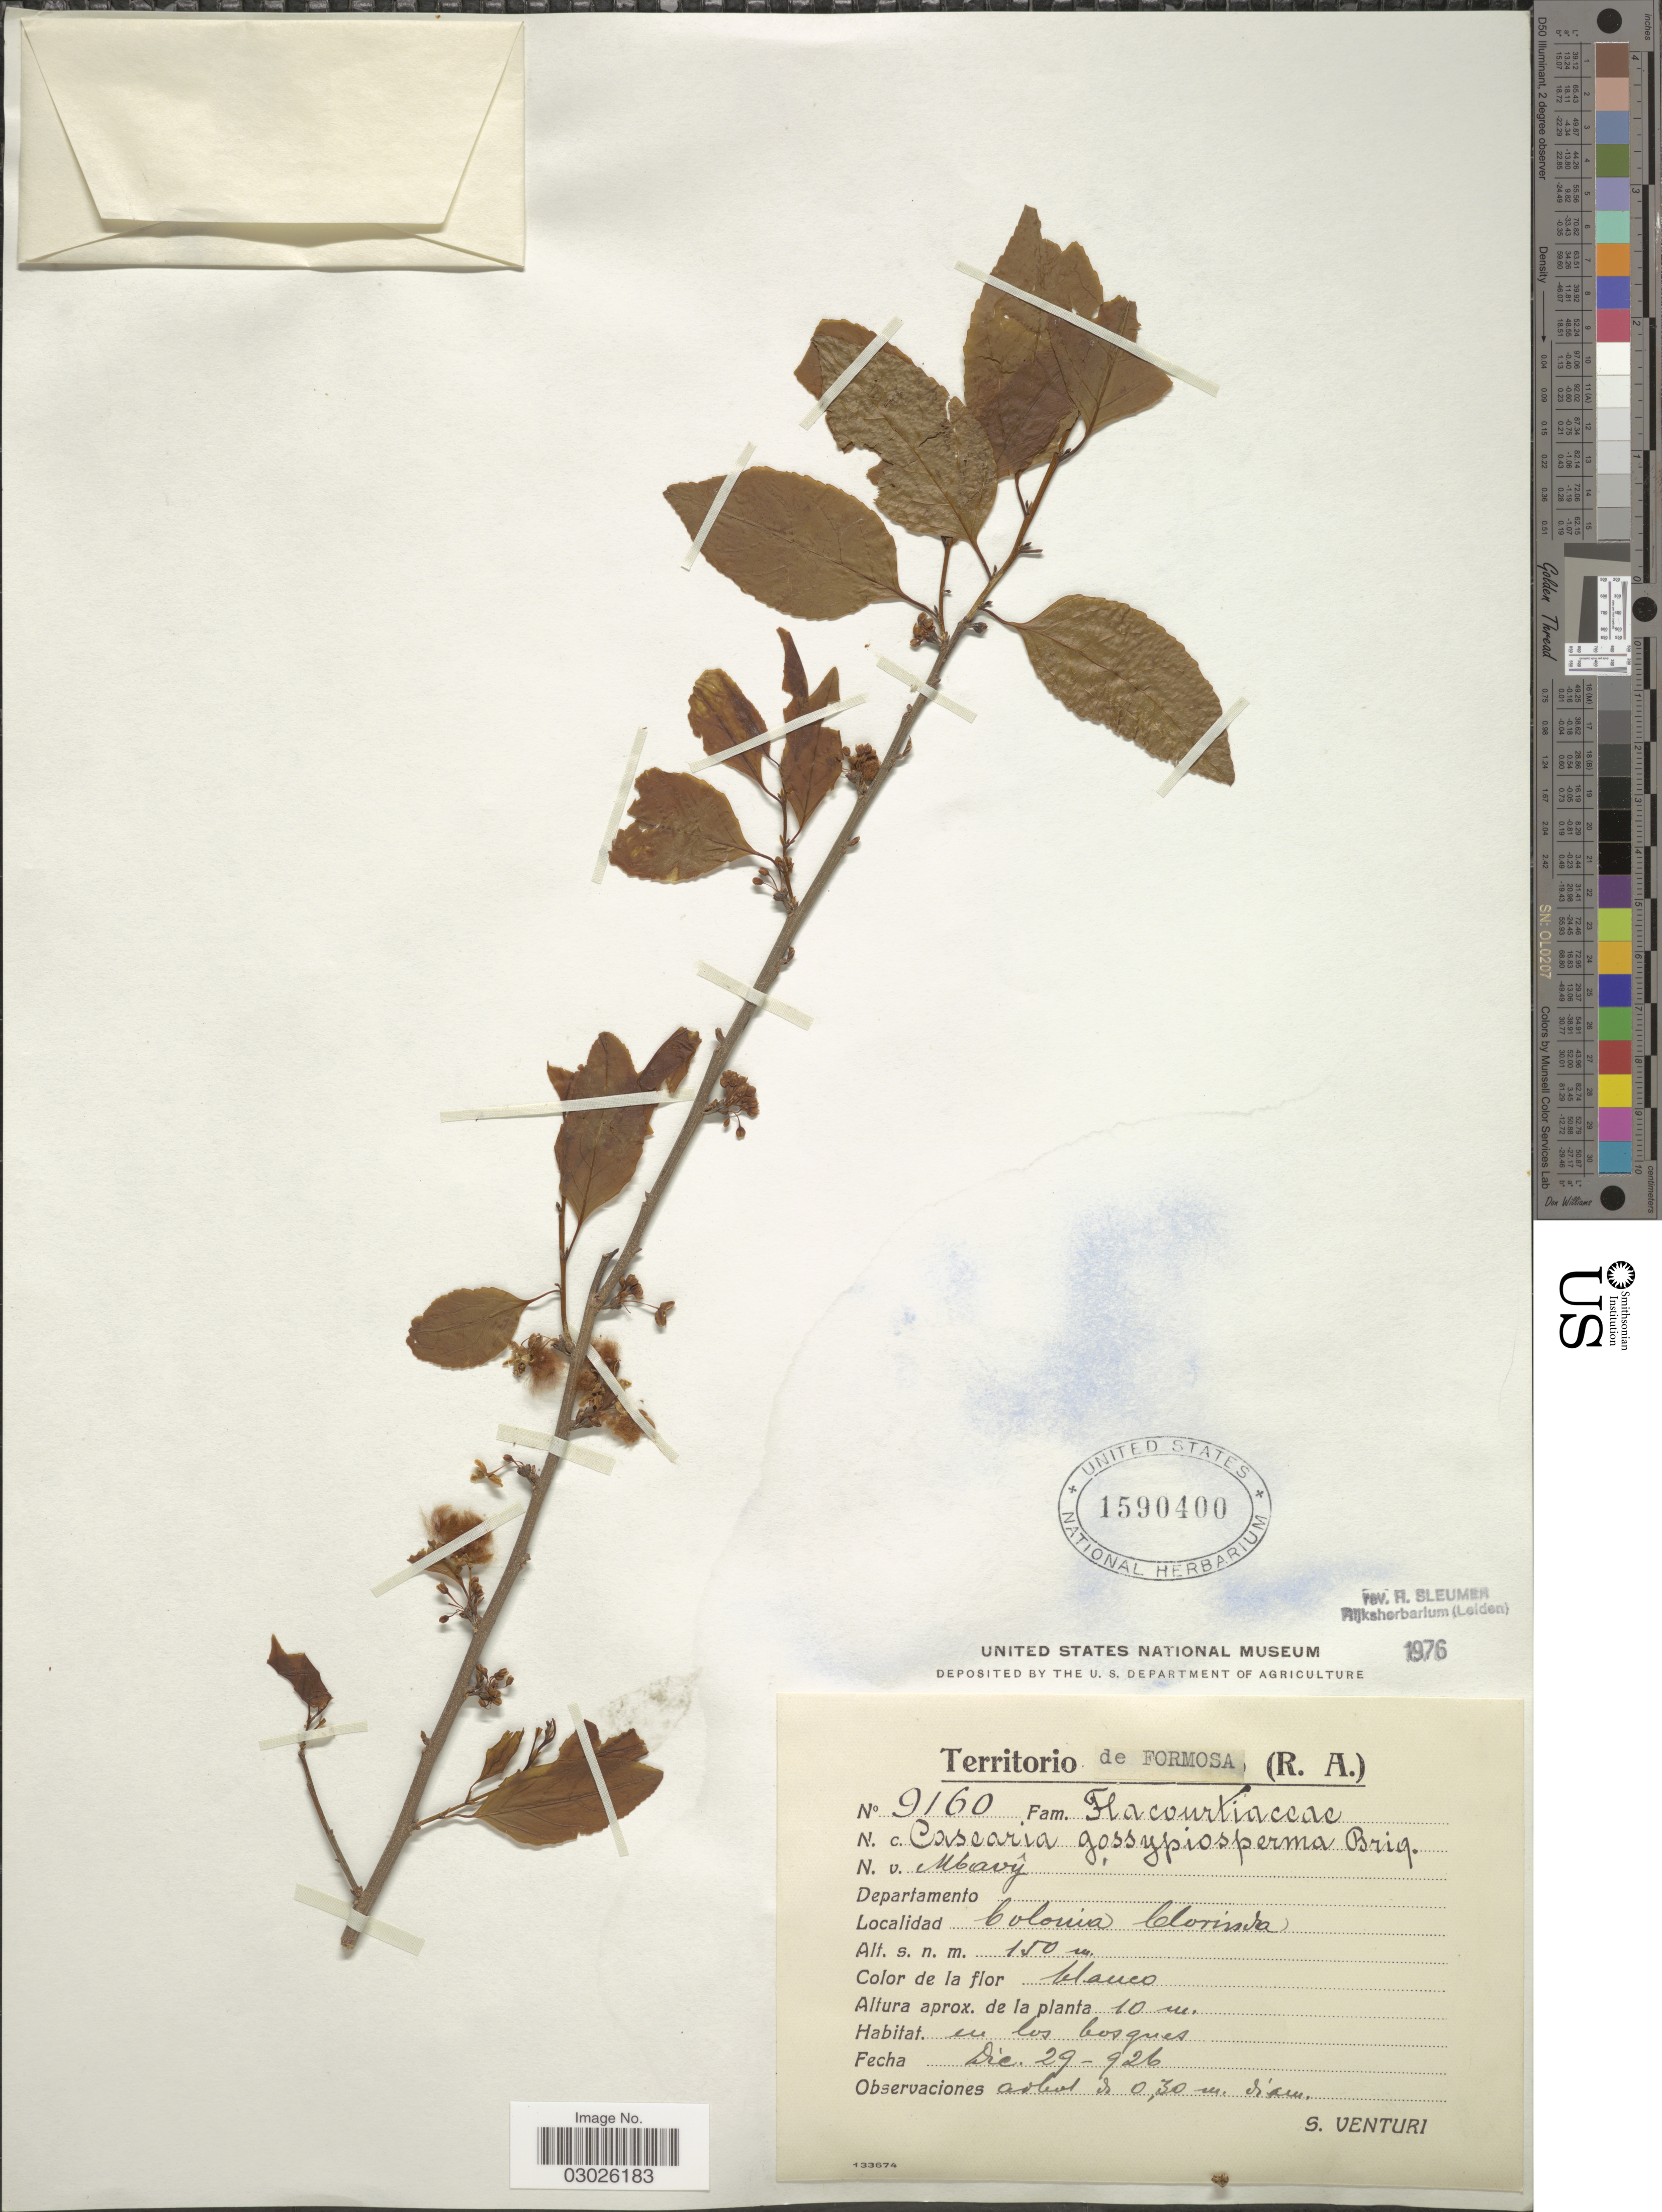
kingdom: Plantae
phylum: Tracheophyta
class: Magnoliopsida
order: Malpighiales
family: Salicaceae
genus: Casearia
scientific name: Casearia gossypiosperma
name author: Briq.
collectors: S. Venturi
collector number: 9160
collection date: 1926-12-29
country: Argentina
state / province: Formosa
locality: Territorio de Formosa (R. A.), Colonia Clorinda.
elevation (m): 150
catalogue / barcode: US 1590400